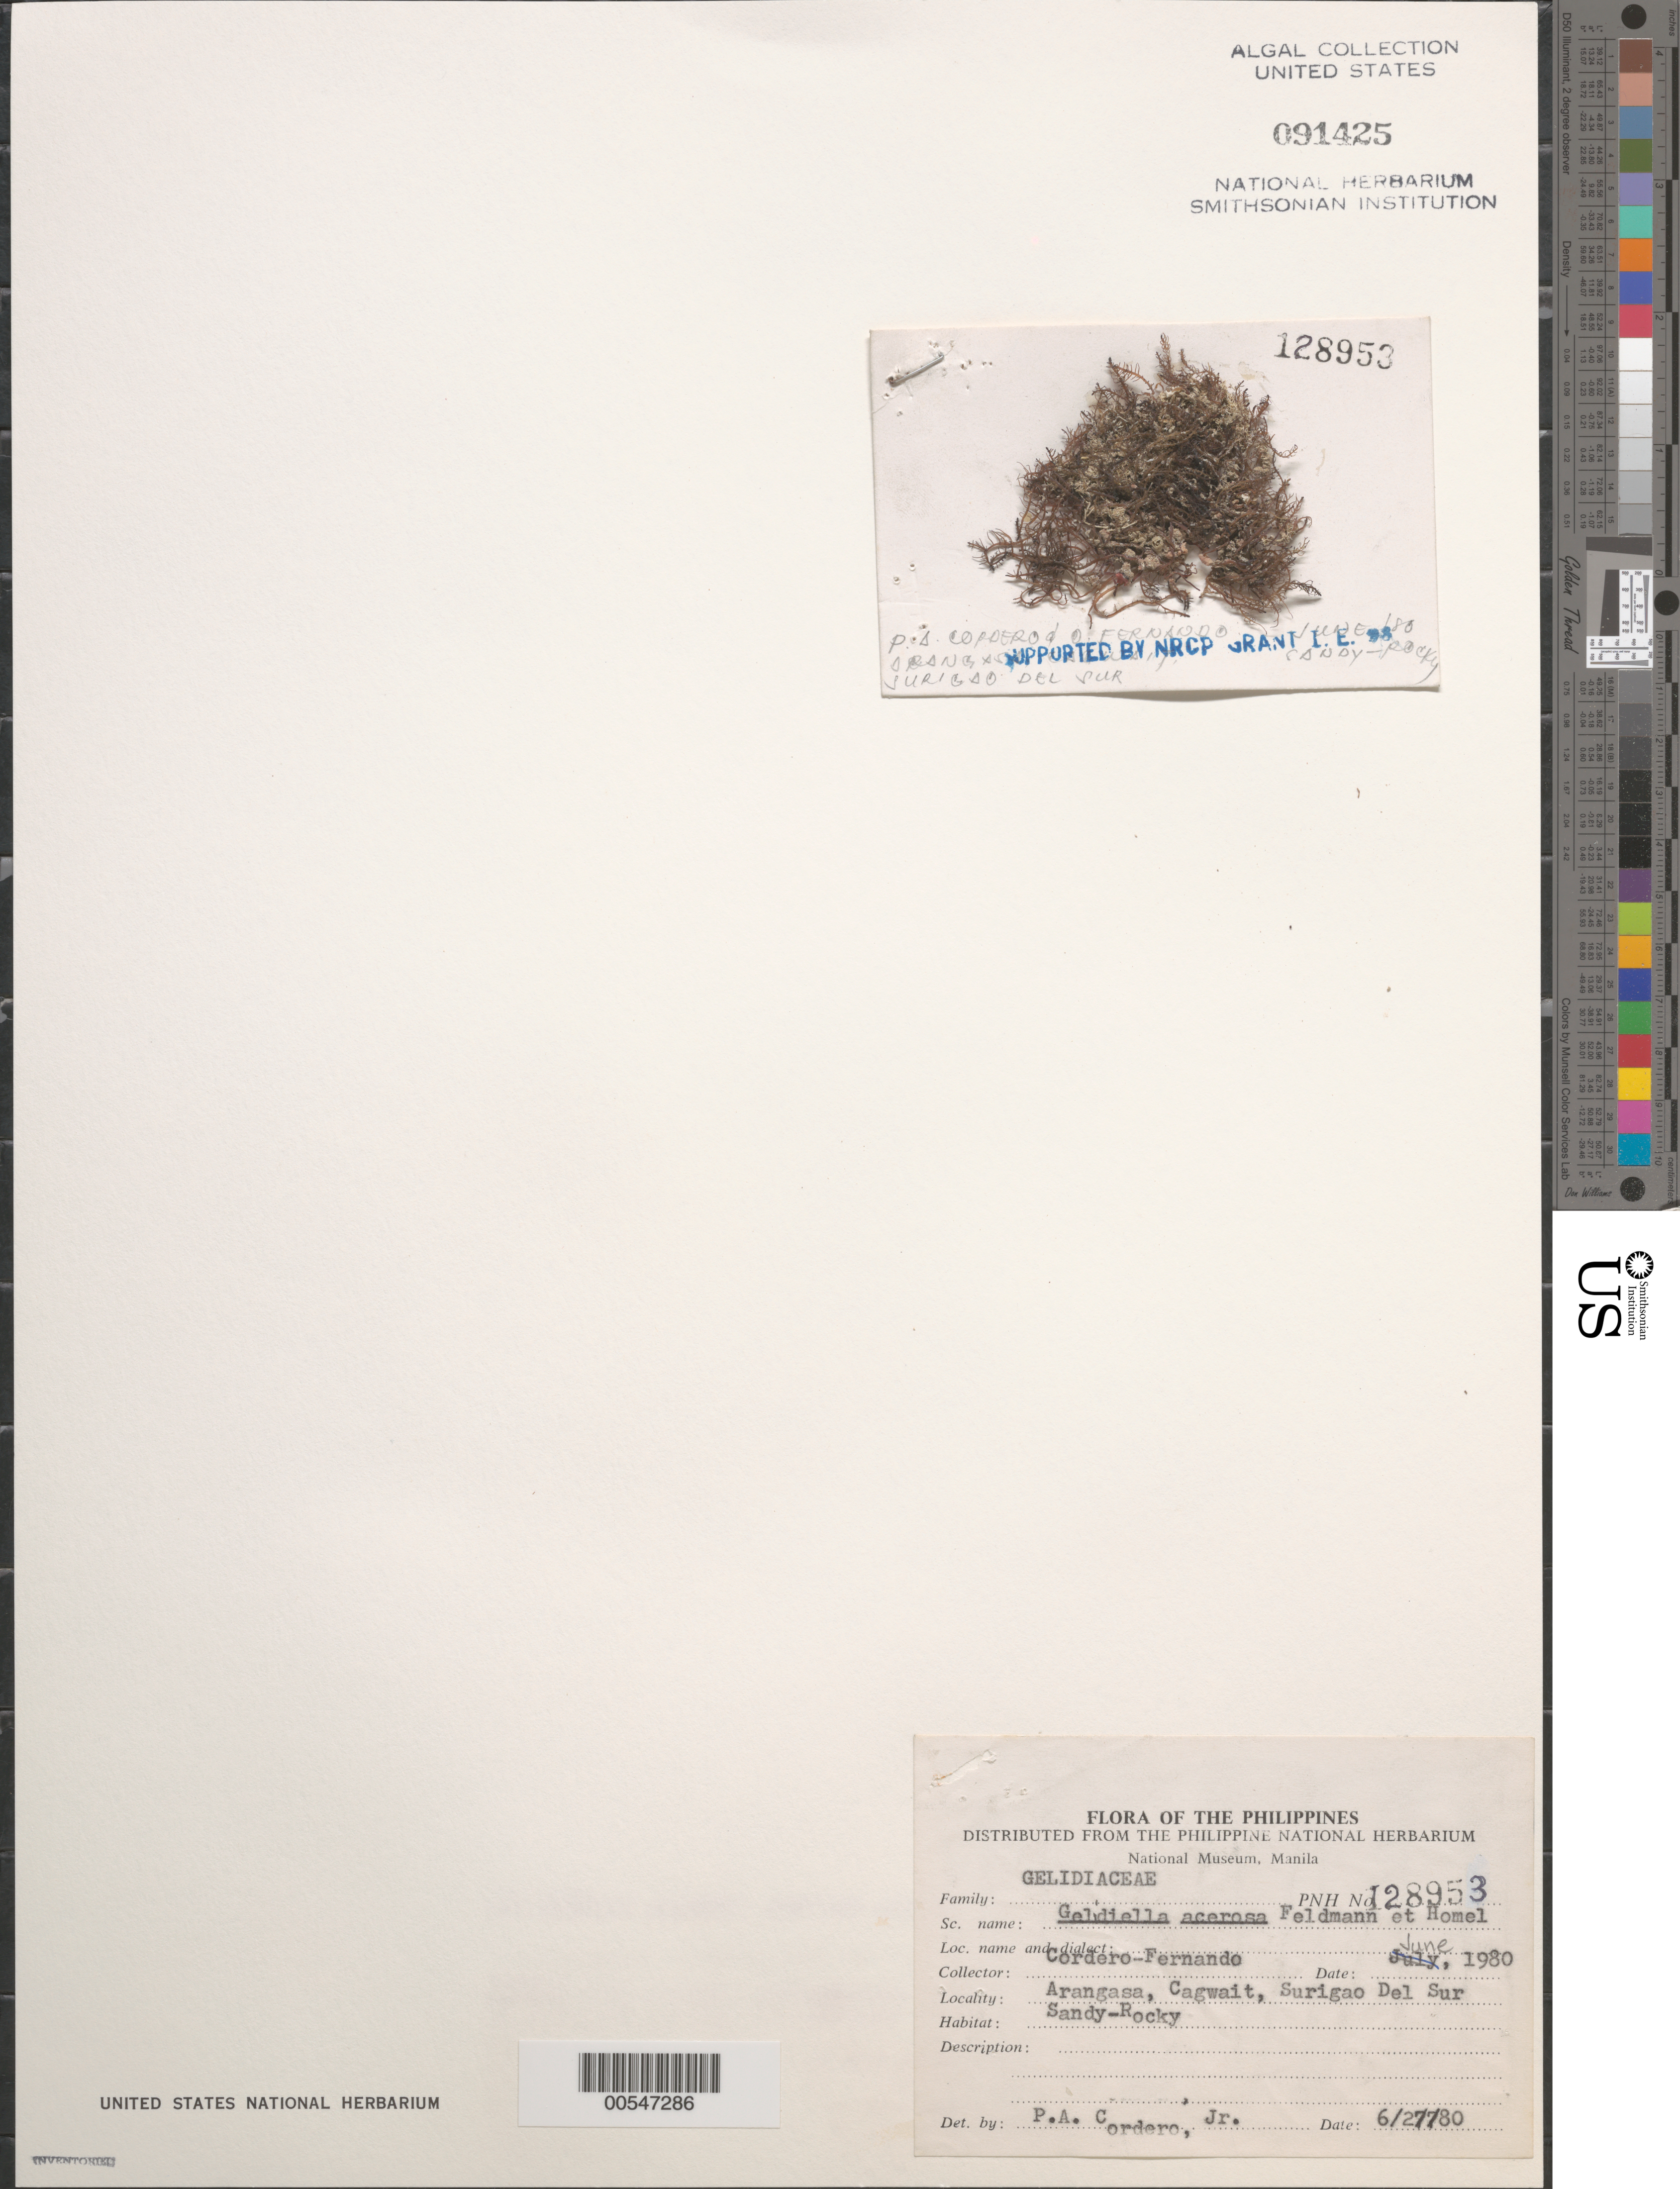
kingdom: Plantae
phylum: Rhodophyta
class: Florideophyceae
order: Gelidiales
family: Gelidiellaceae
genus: Gelidiella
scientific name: Gelidiella acerosa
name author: (Forssk.) Feldmann & G. Hamel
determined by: Cordero, P. A., Jr.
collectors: P. A. Cordero & O. Fernando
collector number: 128953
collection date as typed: Jun 1980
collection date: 1980-06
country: Philippines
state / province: Caraga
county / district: Surigao del Sur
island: Mindanao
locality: Arangasa, Cagwait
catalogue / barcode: US 91425